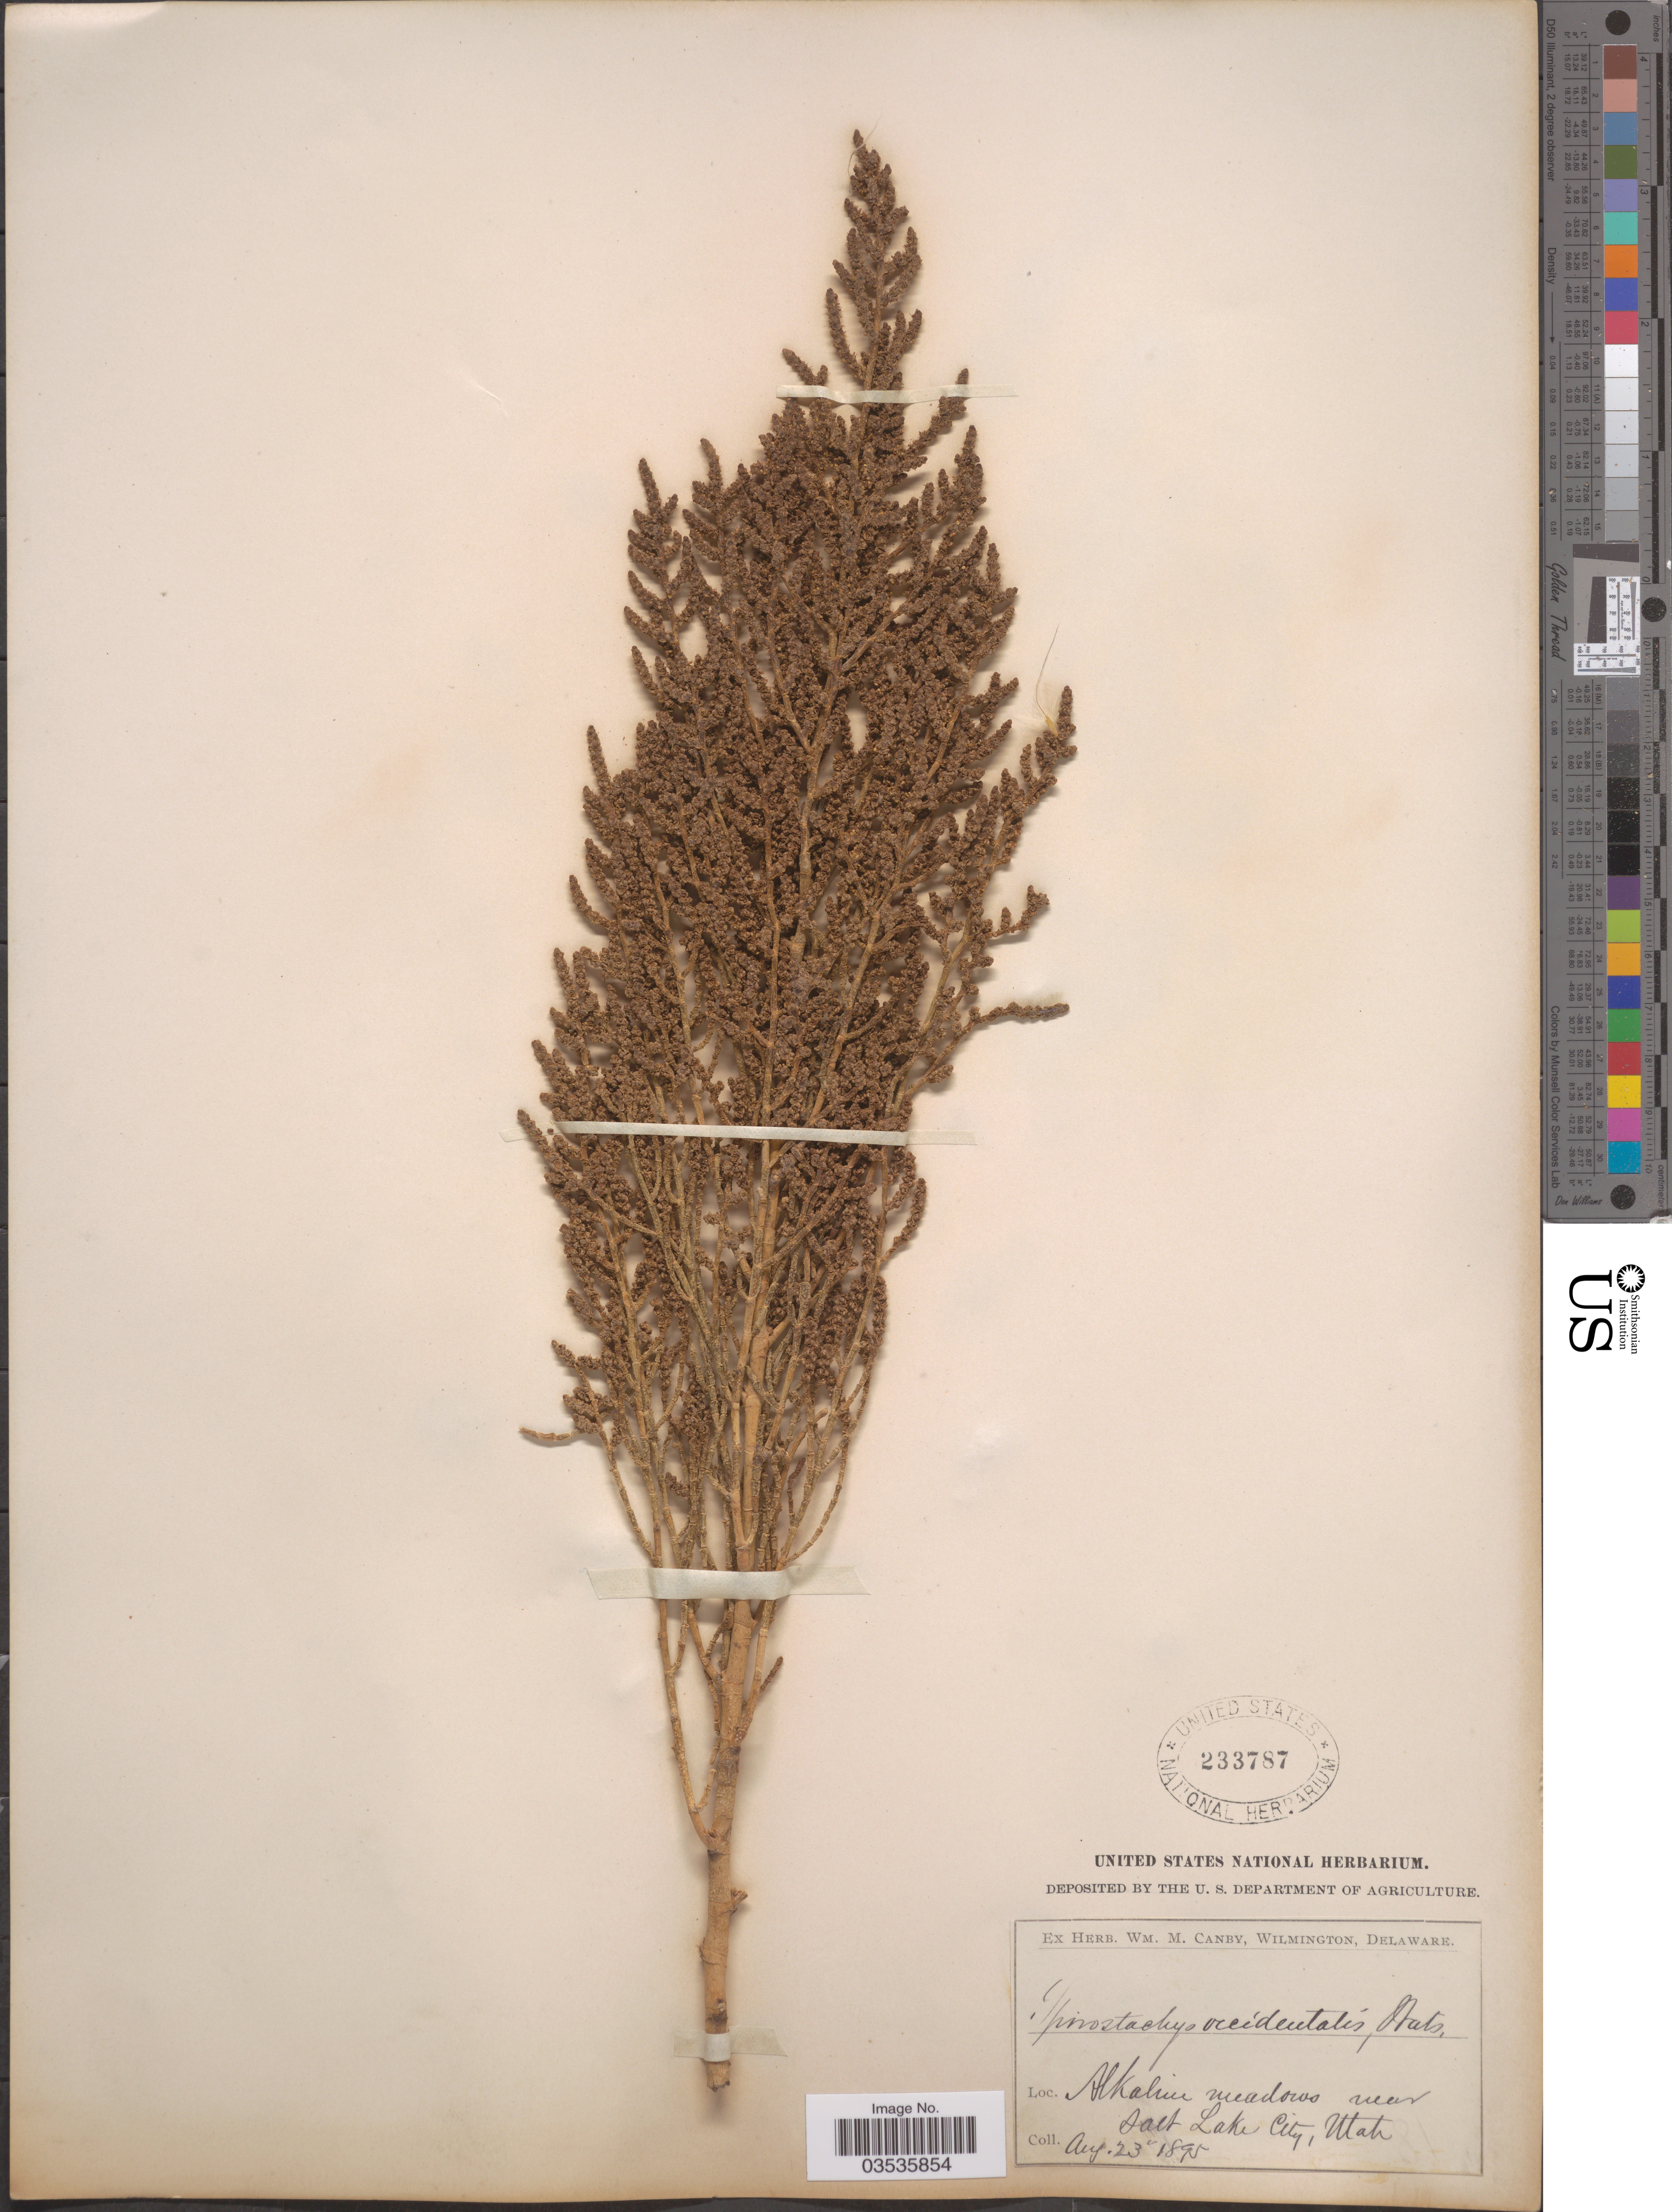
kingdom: Plantae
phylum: Tracheophyta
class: Magnoliopsida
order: Caryophyllales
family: Amaranthaceae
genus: Allenrolfea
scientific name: Allenrolfea occidentalis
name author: (S. Watson) Kuntze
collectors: ex herb. W.M. Canby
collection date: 1895-08-23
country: United States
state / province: Utah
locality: Alkaline meadows near Salt Lake City.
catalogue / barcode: US 233787